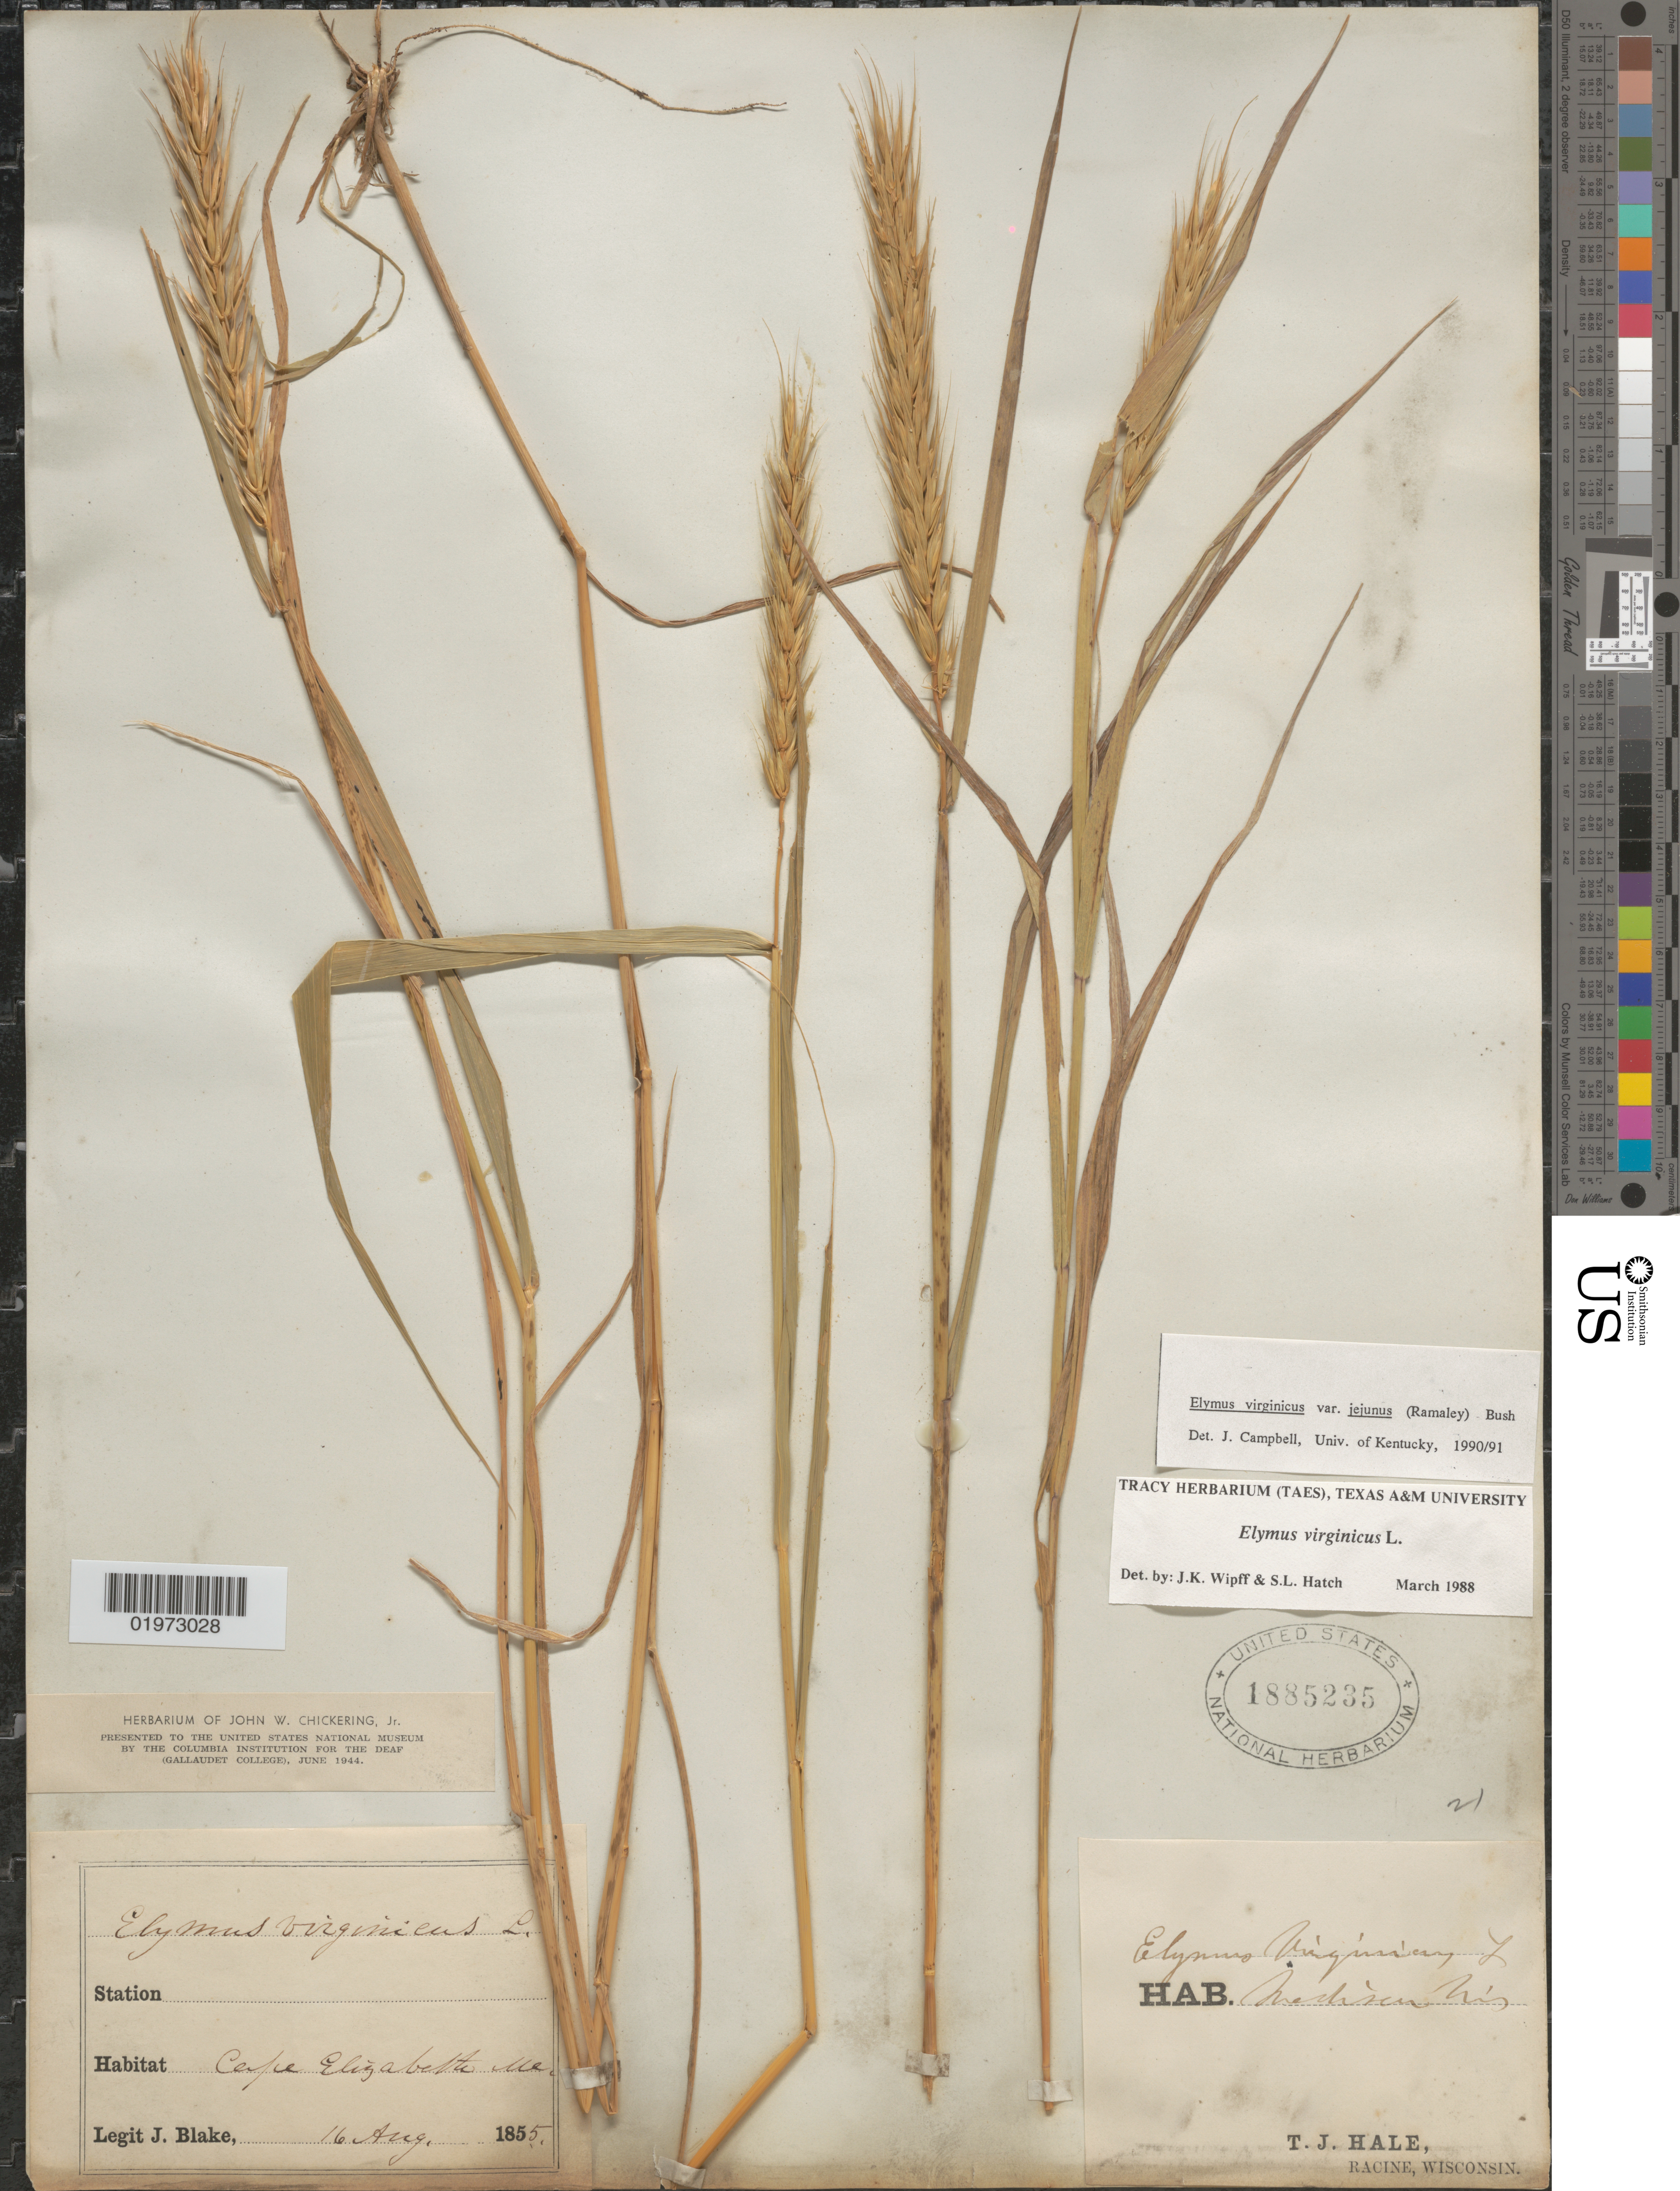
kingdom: Plantae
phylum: Tracheophyta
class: Liliopsida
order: Poales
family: Poaceae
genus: Elymus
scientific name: Elymus virginicus var. virginicus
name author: L.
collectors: J. Blake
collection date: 1855-08-16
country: United States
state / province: Maine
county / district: Cumberland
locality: Cape Elizabeth.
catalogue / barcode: US 1885235